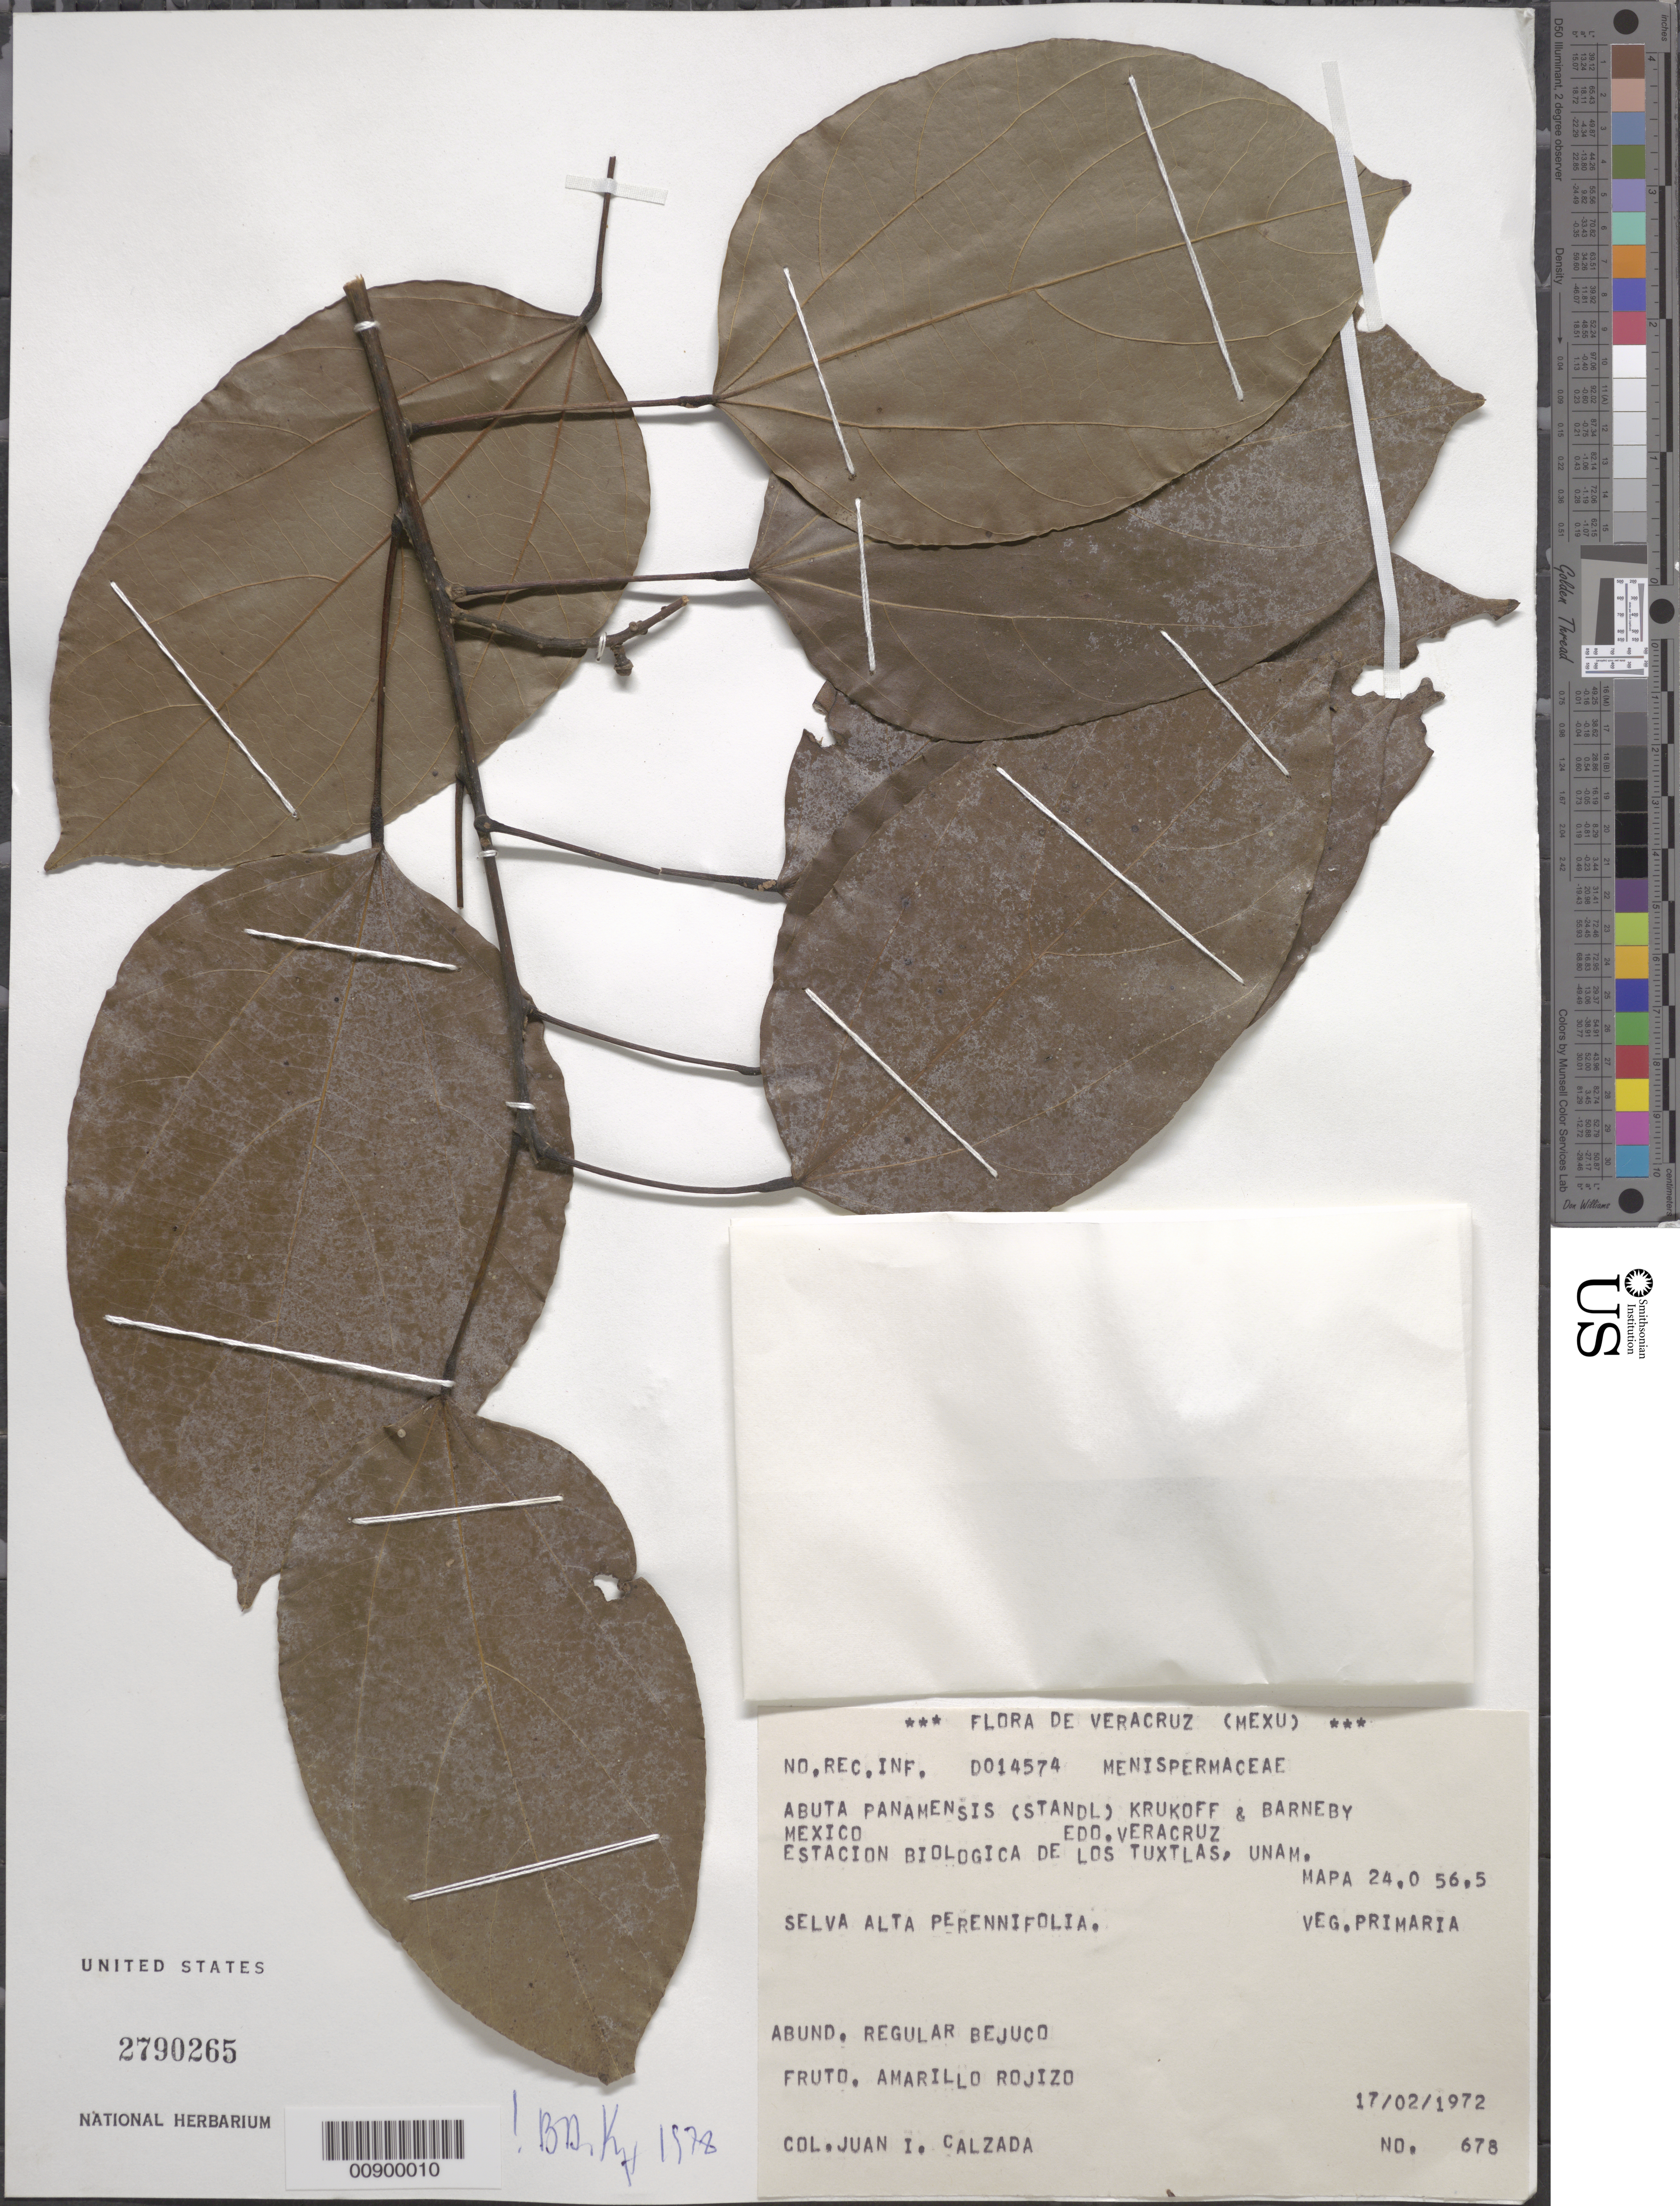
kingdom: Plantae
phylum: Tracheophyta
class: Magnoliopsida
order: Ranunculales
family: Menispermaceae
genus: Abuta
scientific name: Abuta panamensis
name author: (Standl.) Krukoff & Barneby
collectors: J. I. Calzada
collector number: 678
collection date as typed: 17 Feb 1972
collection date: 1972-02-17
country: Mexico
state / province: Veracruz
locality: Estación Biológica de los Tuxtlas, UNAM (MAPA 24.0 56.5)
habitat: Selva alta perennifolia. Vegetación primaria.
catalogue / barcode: US 2790265